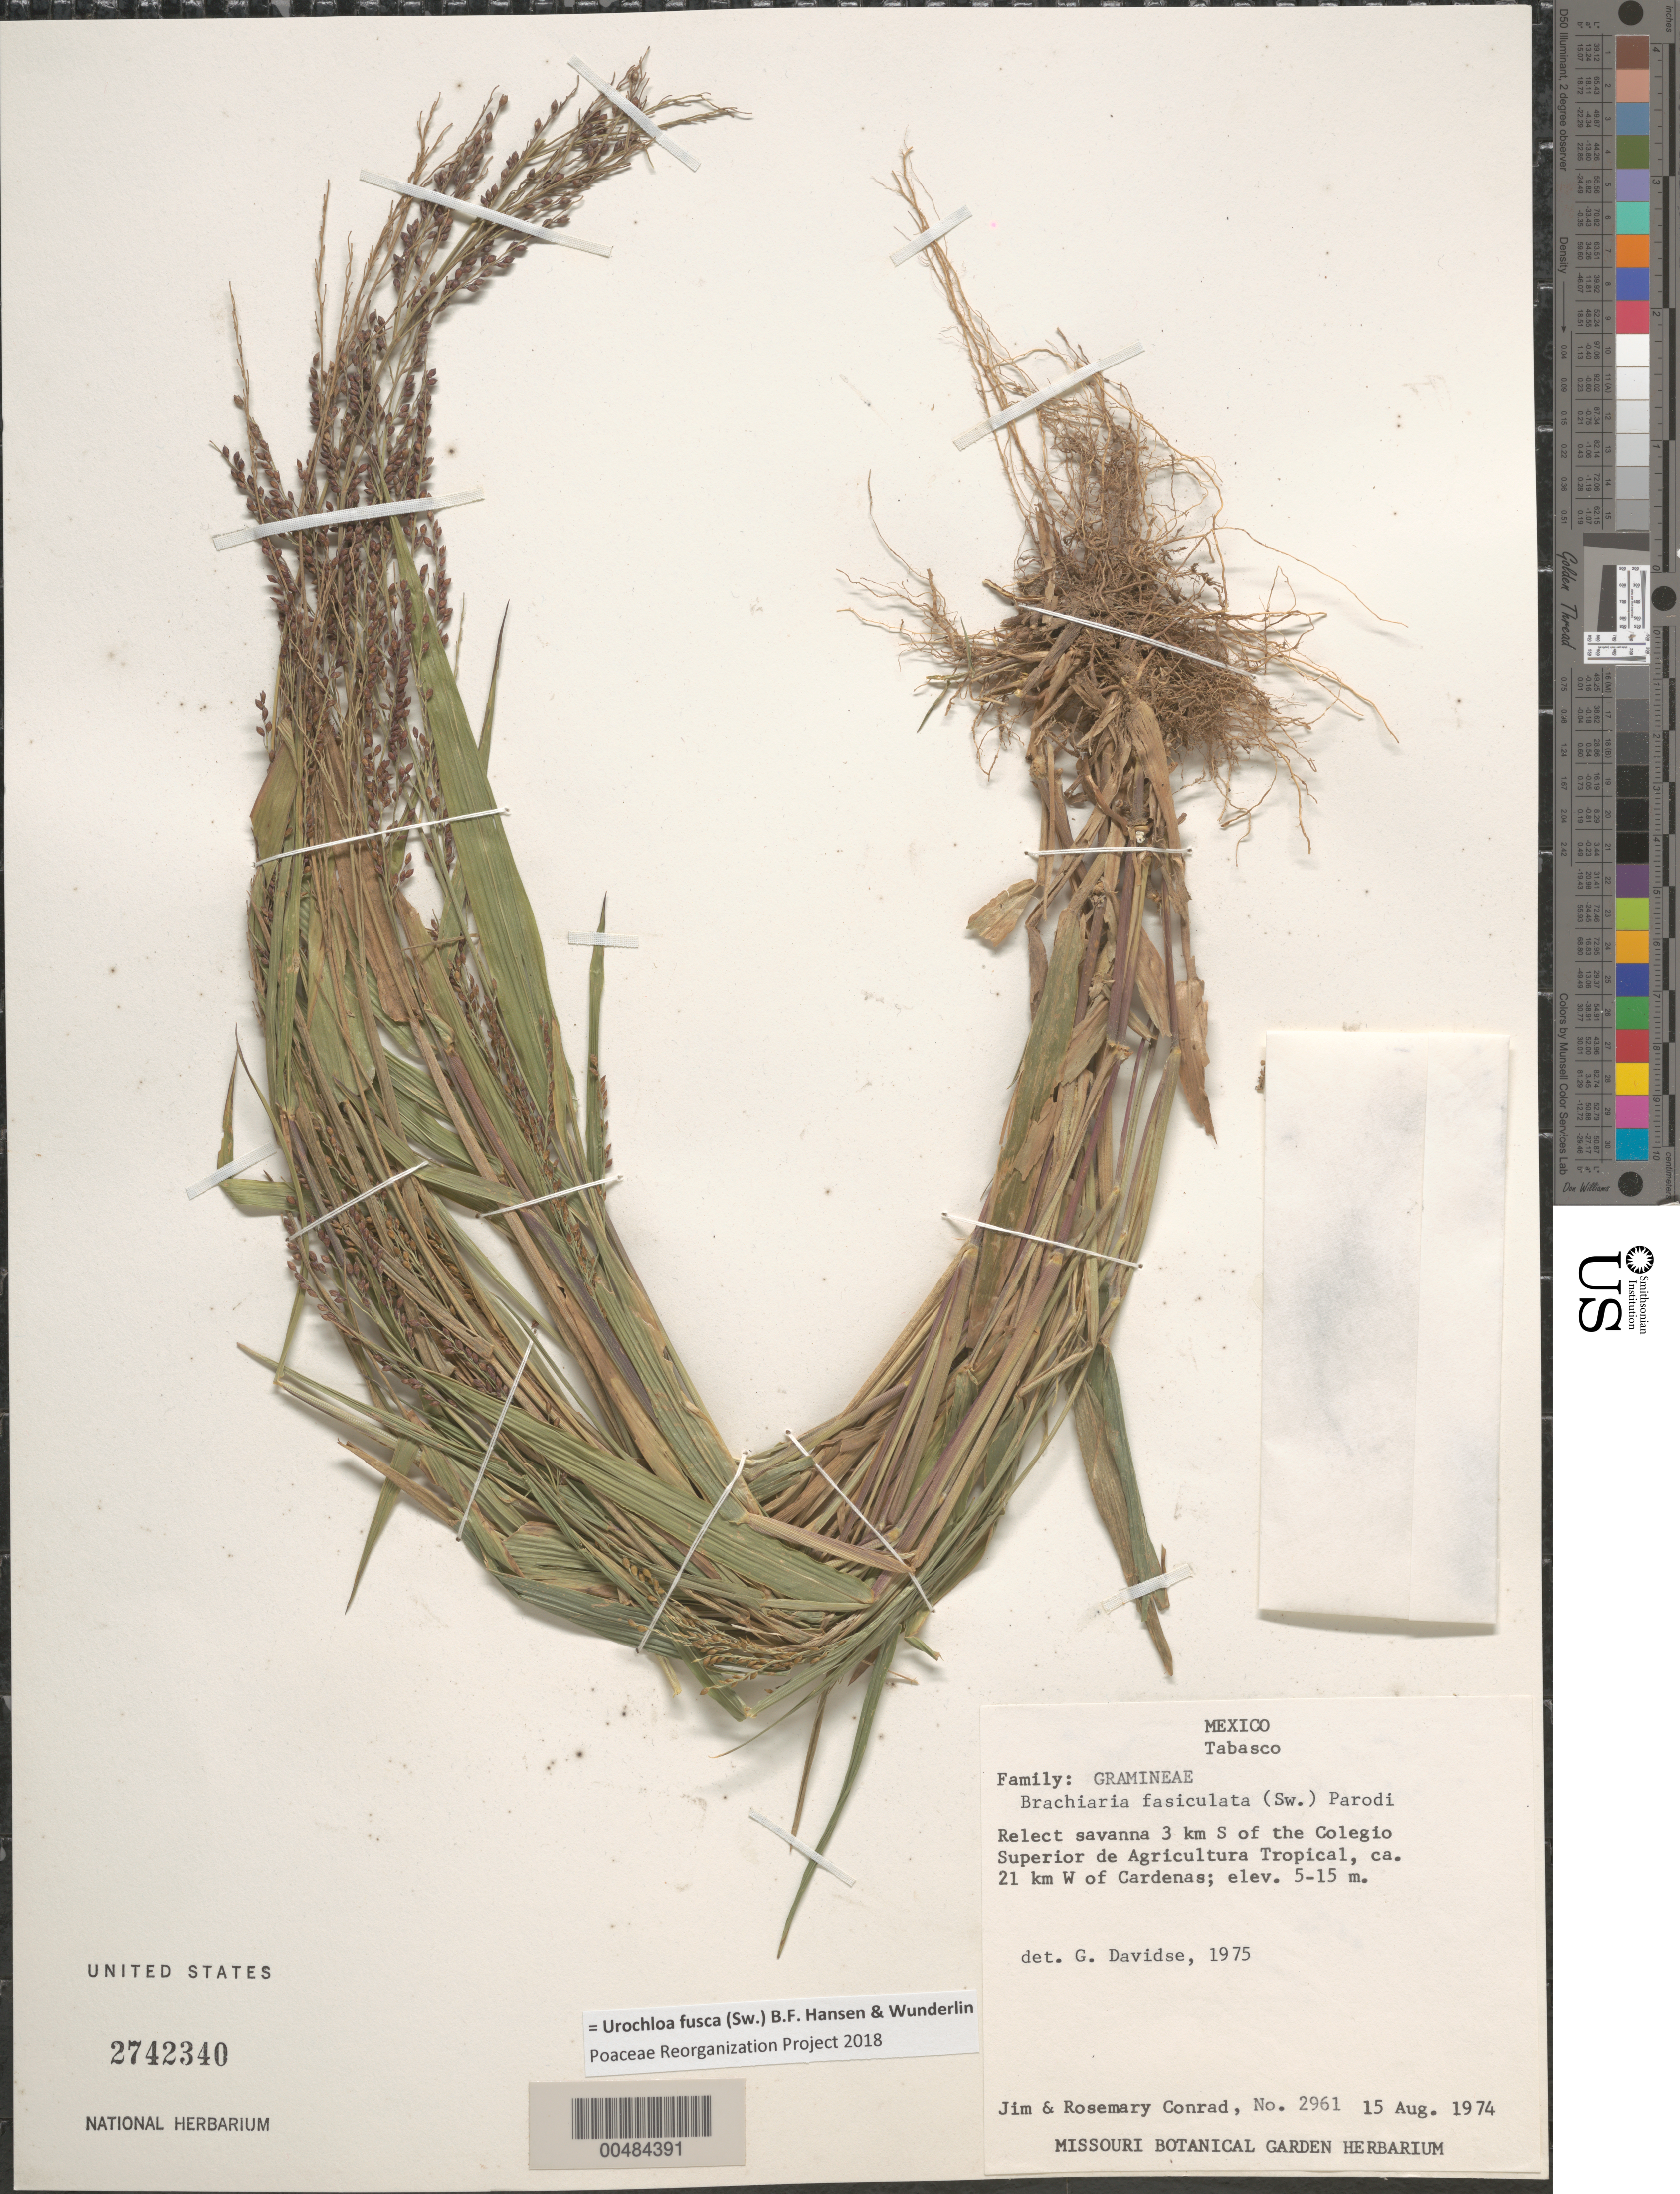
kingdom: Plantae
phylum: Tracheophyta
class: Liliopsida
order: Poales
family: Poaceae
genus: Brachiaria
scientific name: Brachiaria fasciculata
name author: (Sw.) Parodi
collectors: J. Conrad & R. Conrad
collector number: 2961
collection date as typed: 15 Aug 1974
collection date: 1974-08-15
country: Mexico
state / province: Tabasco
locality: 3 km S of the Colegio Superior de Agricultura Tropical, about 21 km W of Cardenas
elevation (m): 5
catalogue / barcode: US 2742340